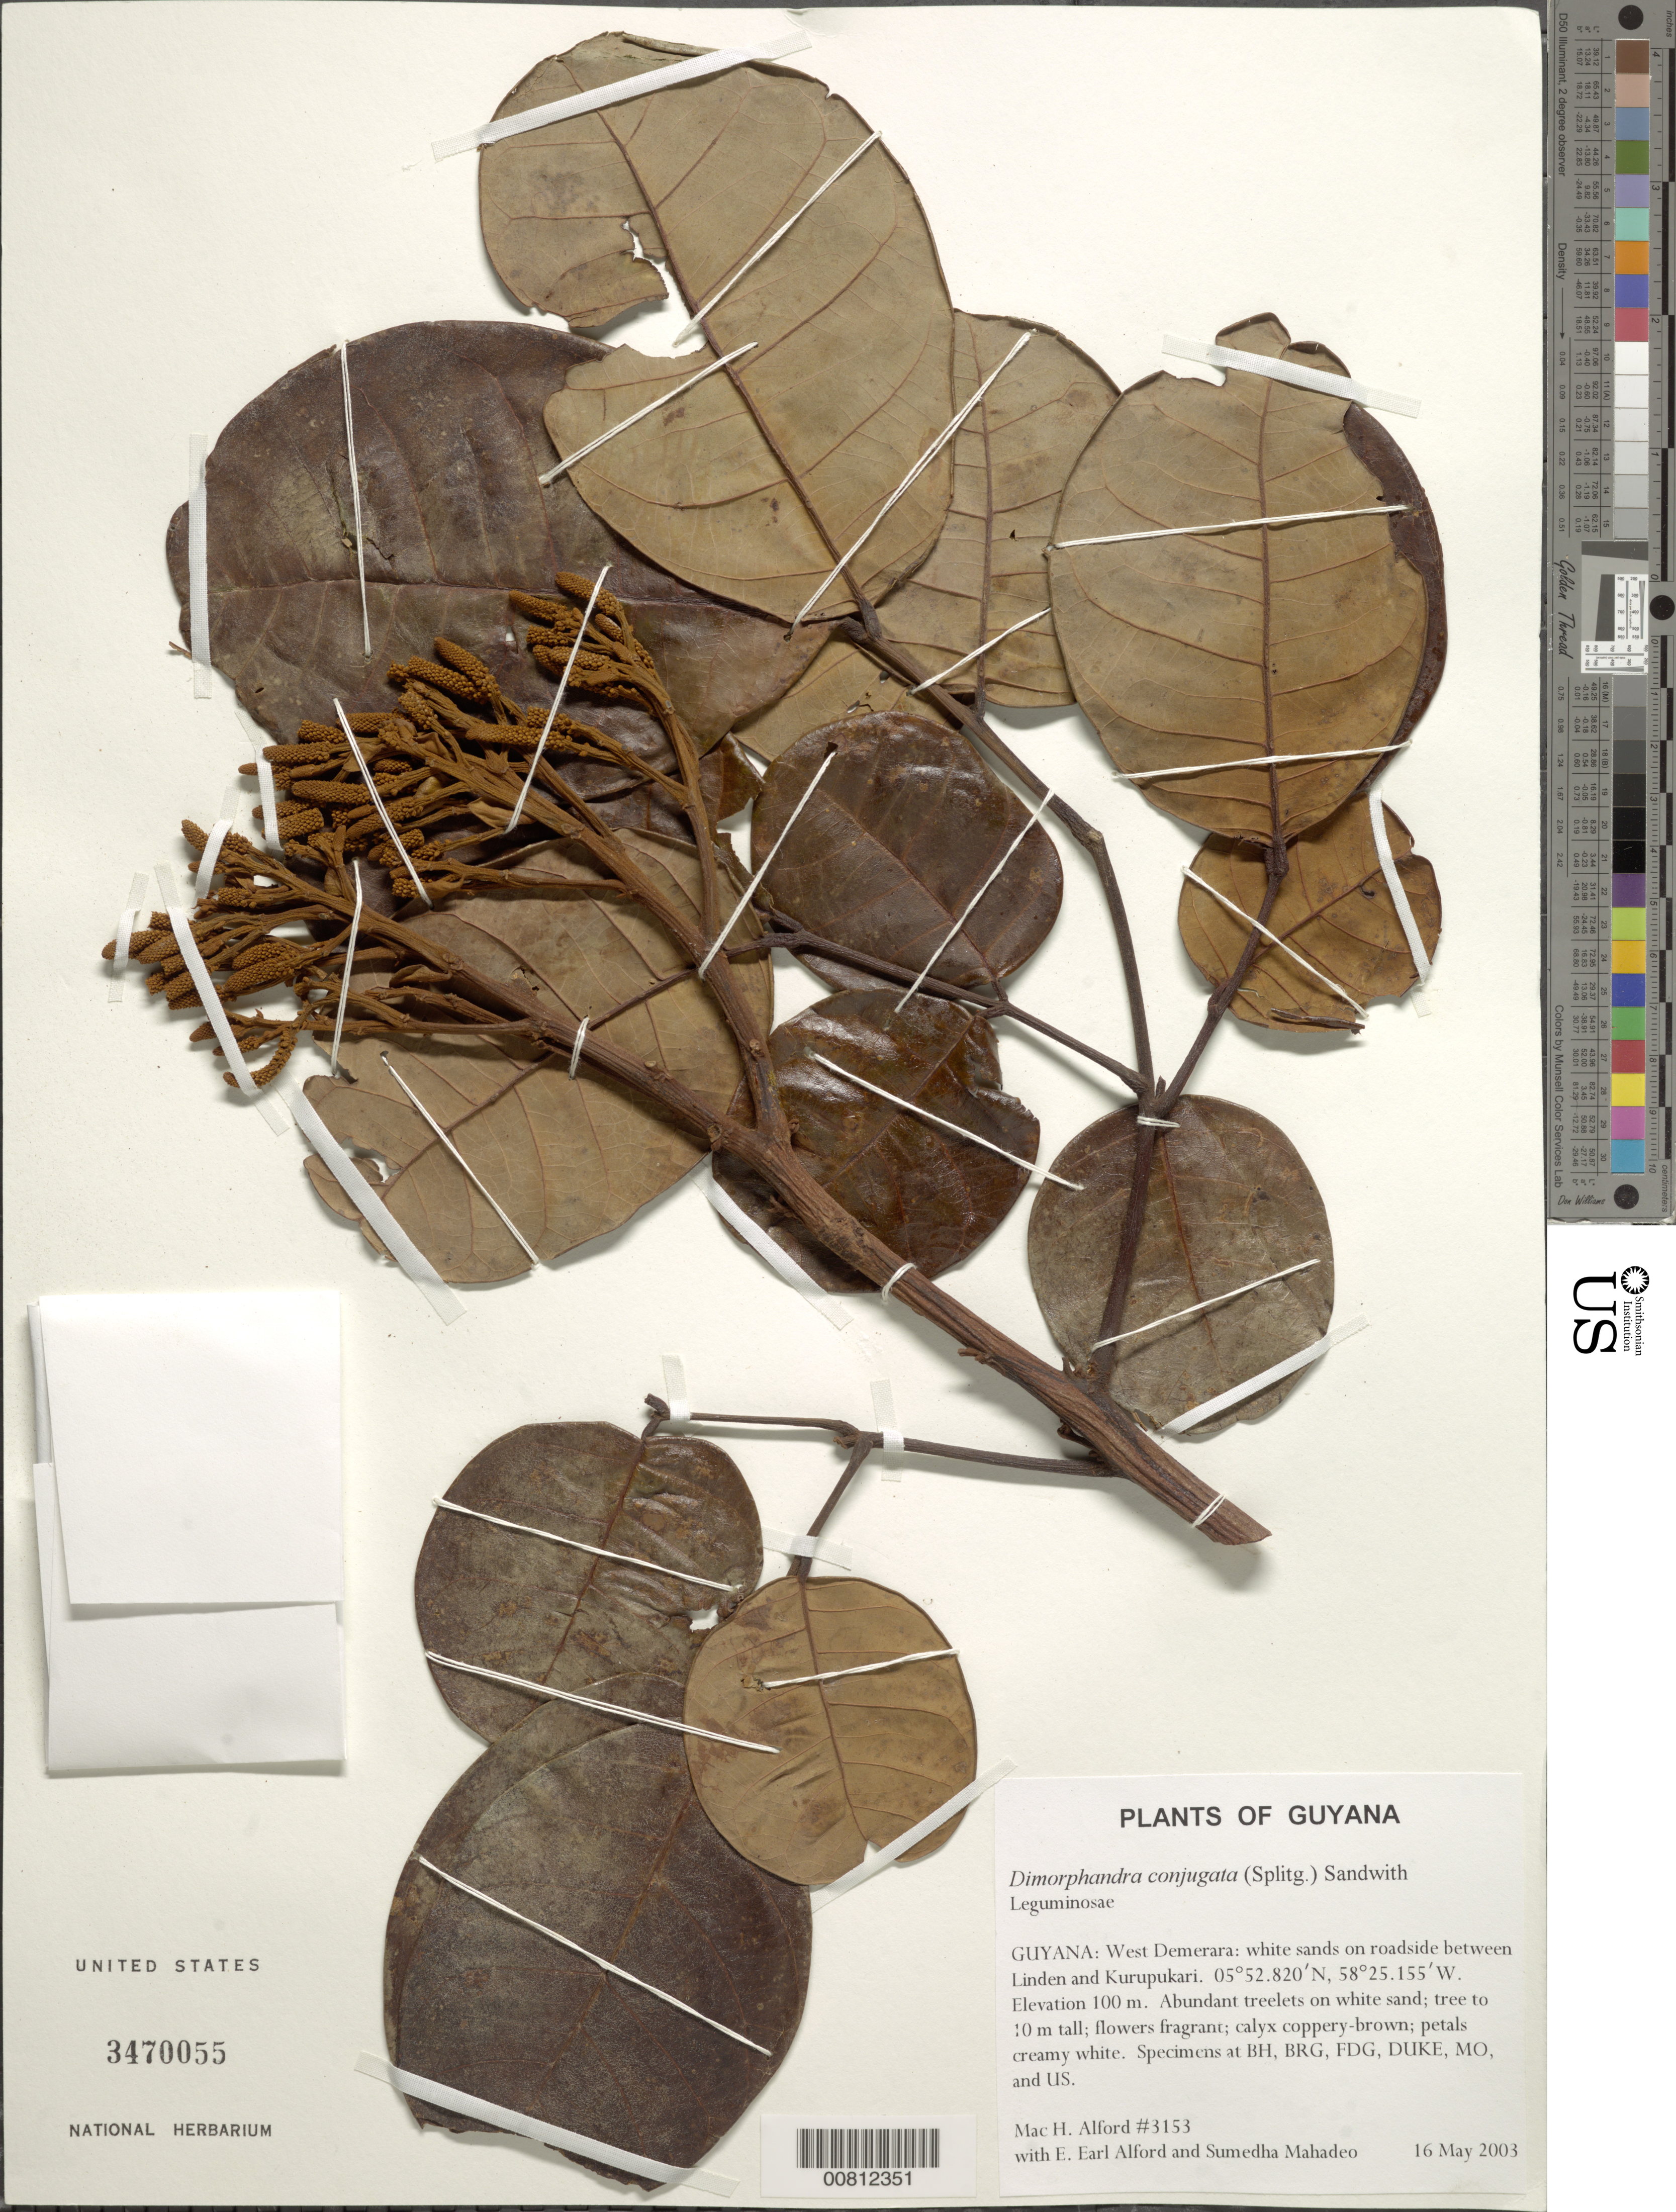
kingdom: Plantae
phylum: Tracheophyta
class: Magnoliopsida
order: Fabales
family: Fabaceae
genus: Dimorphandra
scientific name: Dimorphandra conjugata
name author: (Splitg.) Sandwith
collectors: M. H. Alford, E. Alford & S. Mahadeo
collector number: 3153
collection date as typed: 16-May-03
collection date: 2003-05-16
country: Guyana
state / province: Essequibo Isl-W. Demerara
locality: Linden to Kurupukari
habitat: White sands on roadside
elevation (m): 100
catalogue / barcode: US 3470055